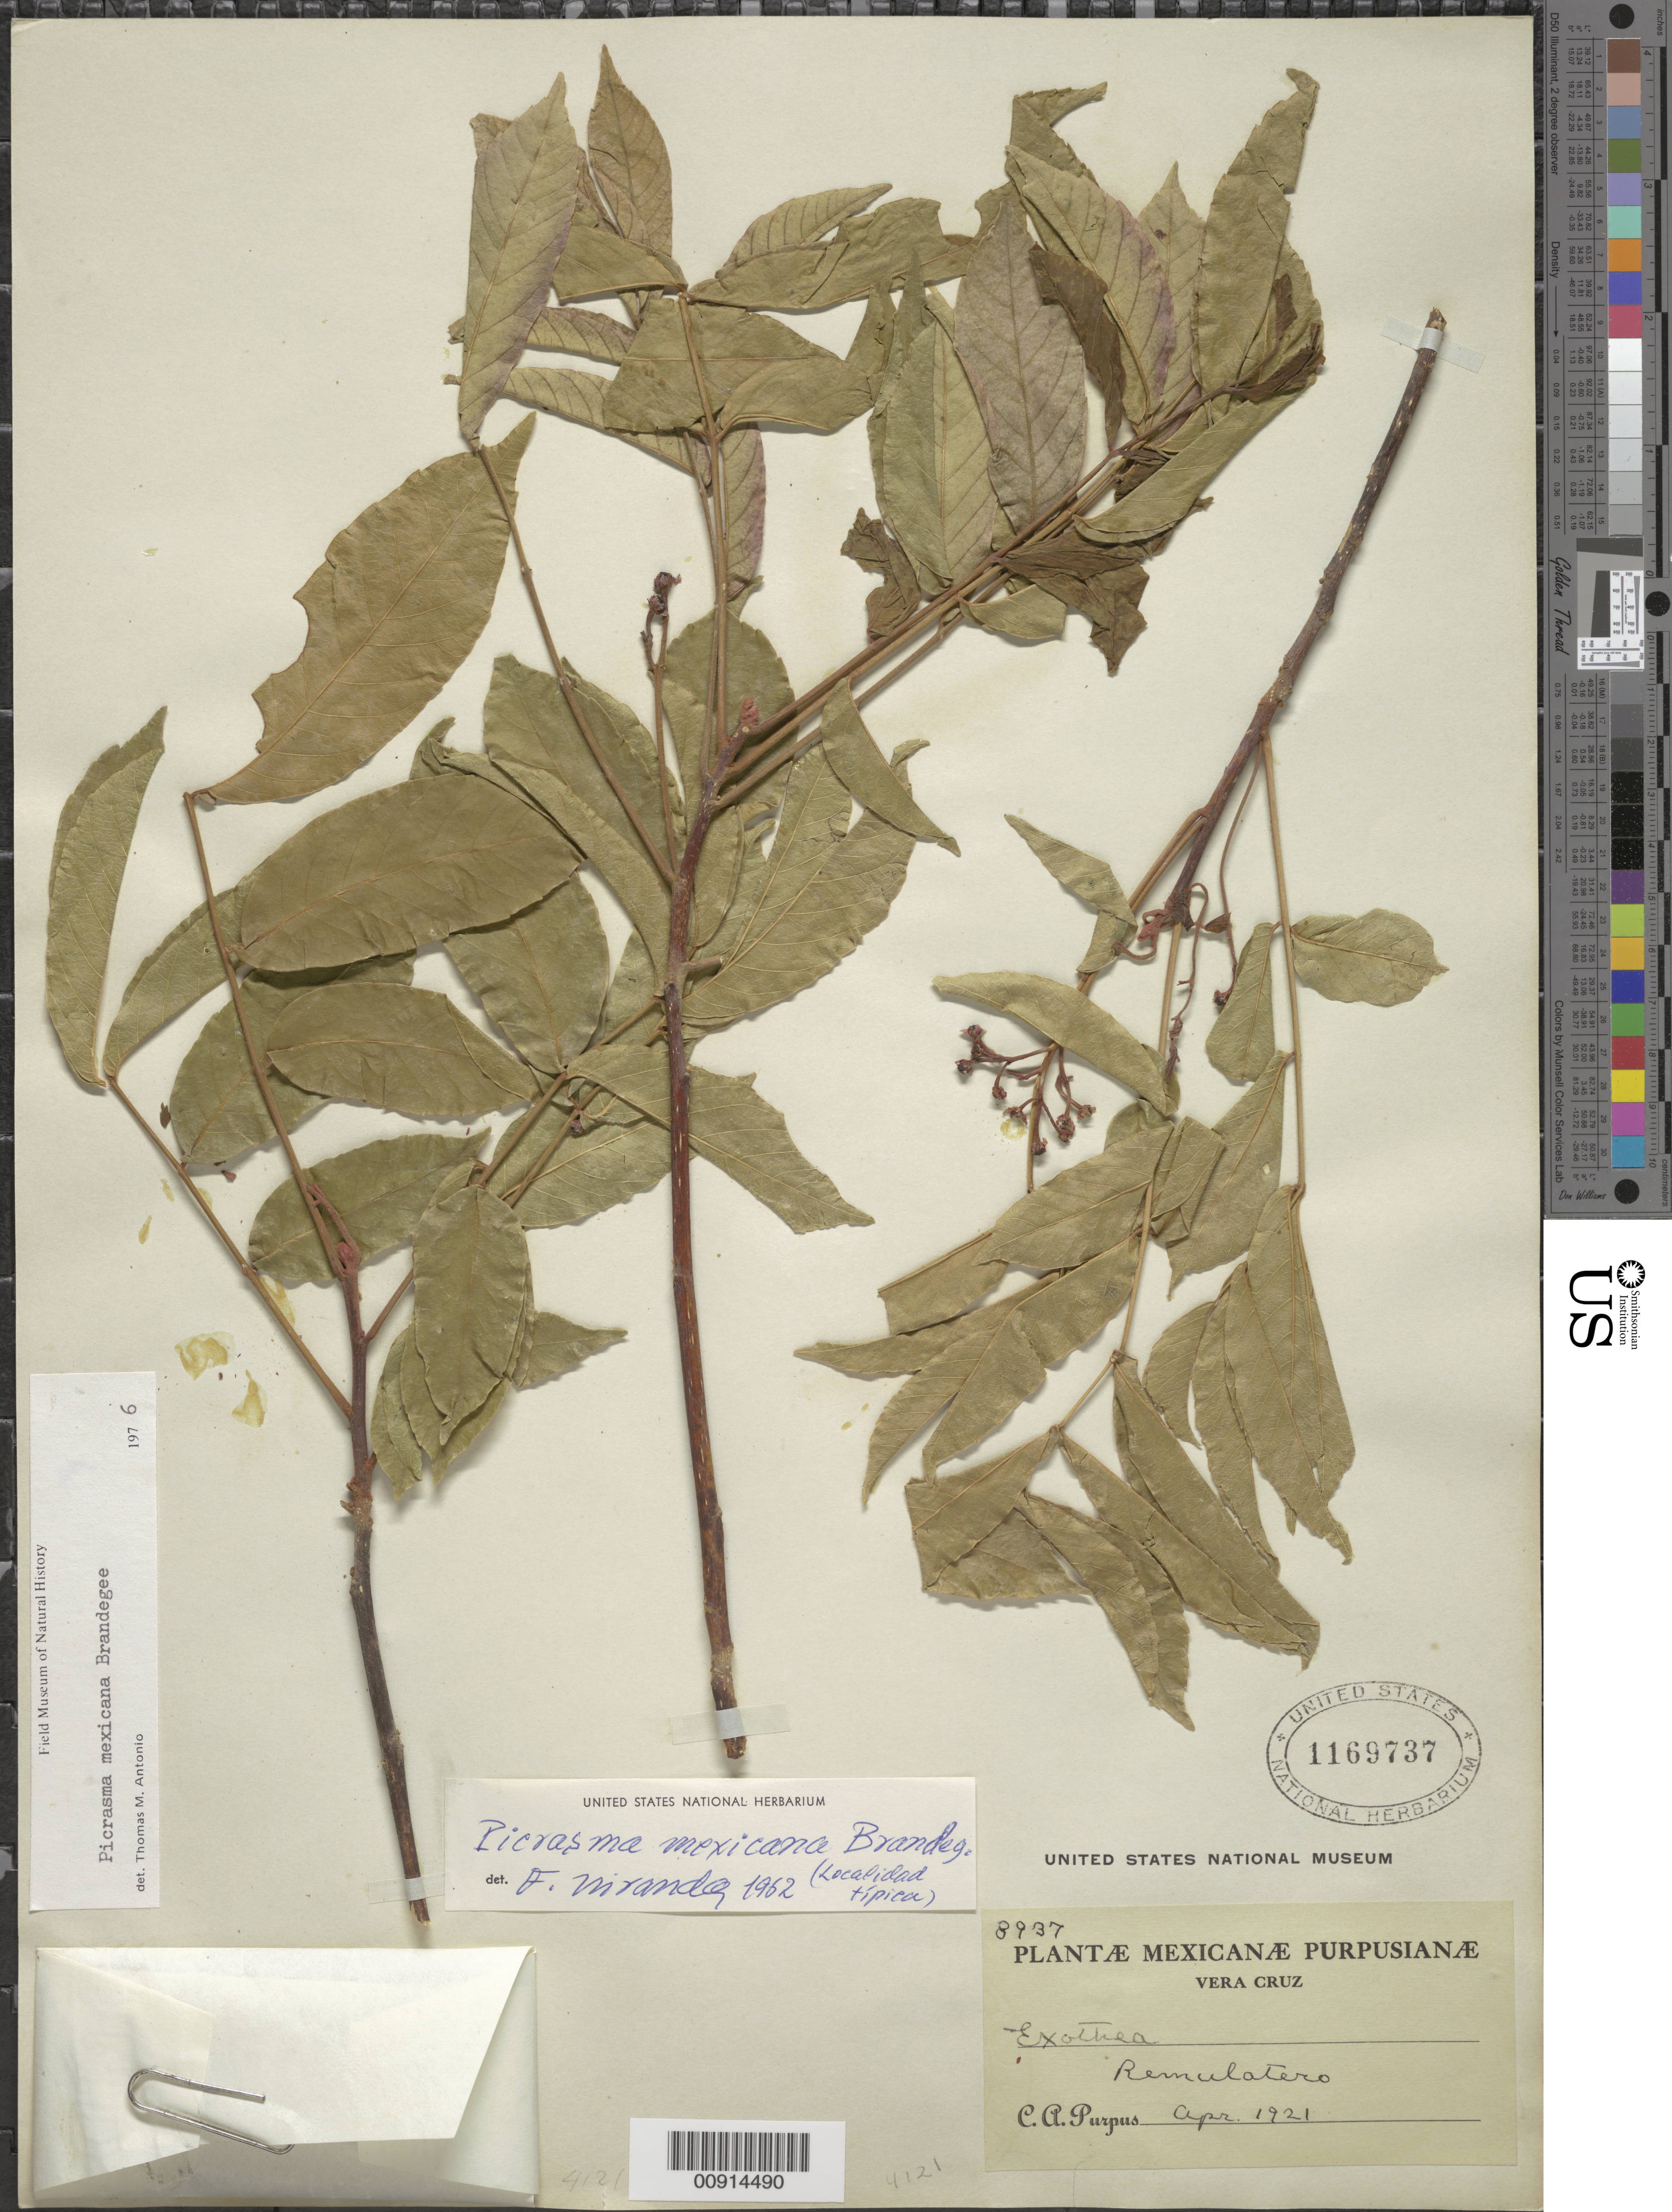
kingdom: Plantae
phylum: Tracheophyta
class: Magnoliopsida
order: Sapindales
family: Simaroubaceae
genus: Picrasma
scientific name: Picrasma mexicana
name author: Brandegee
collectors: C. A. Purpus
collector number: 8937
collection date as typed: Apr 1921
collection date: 1921-04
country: Mexico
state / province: Veracruz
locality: Remulatero, Veracruz.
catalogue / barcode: US 1169737